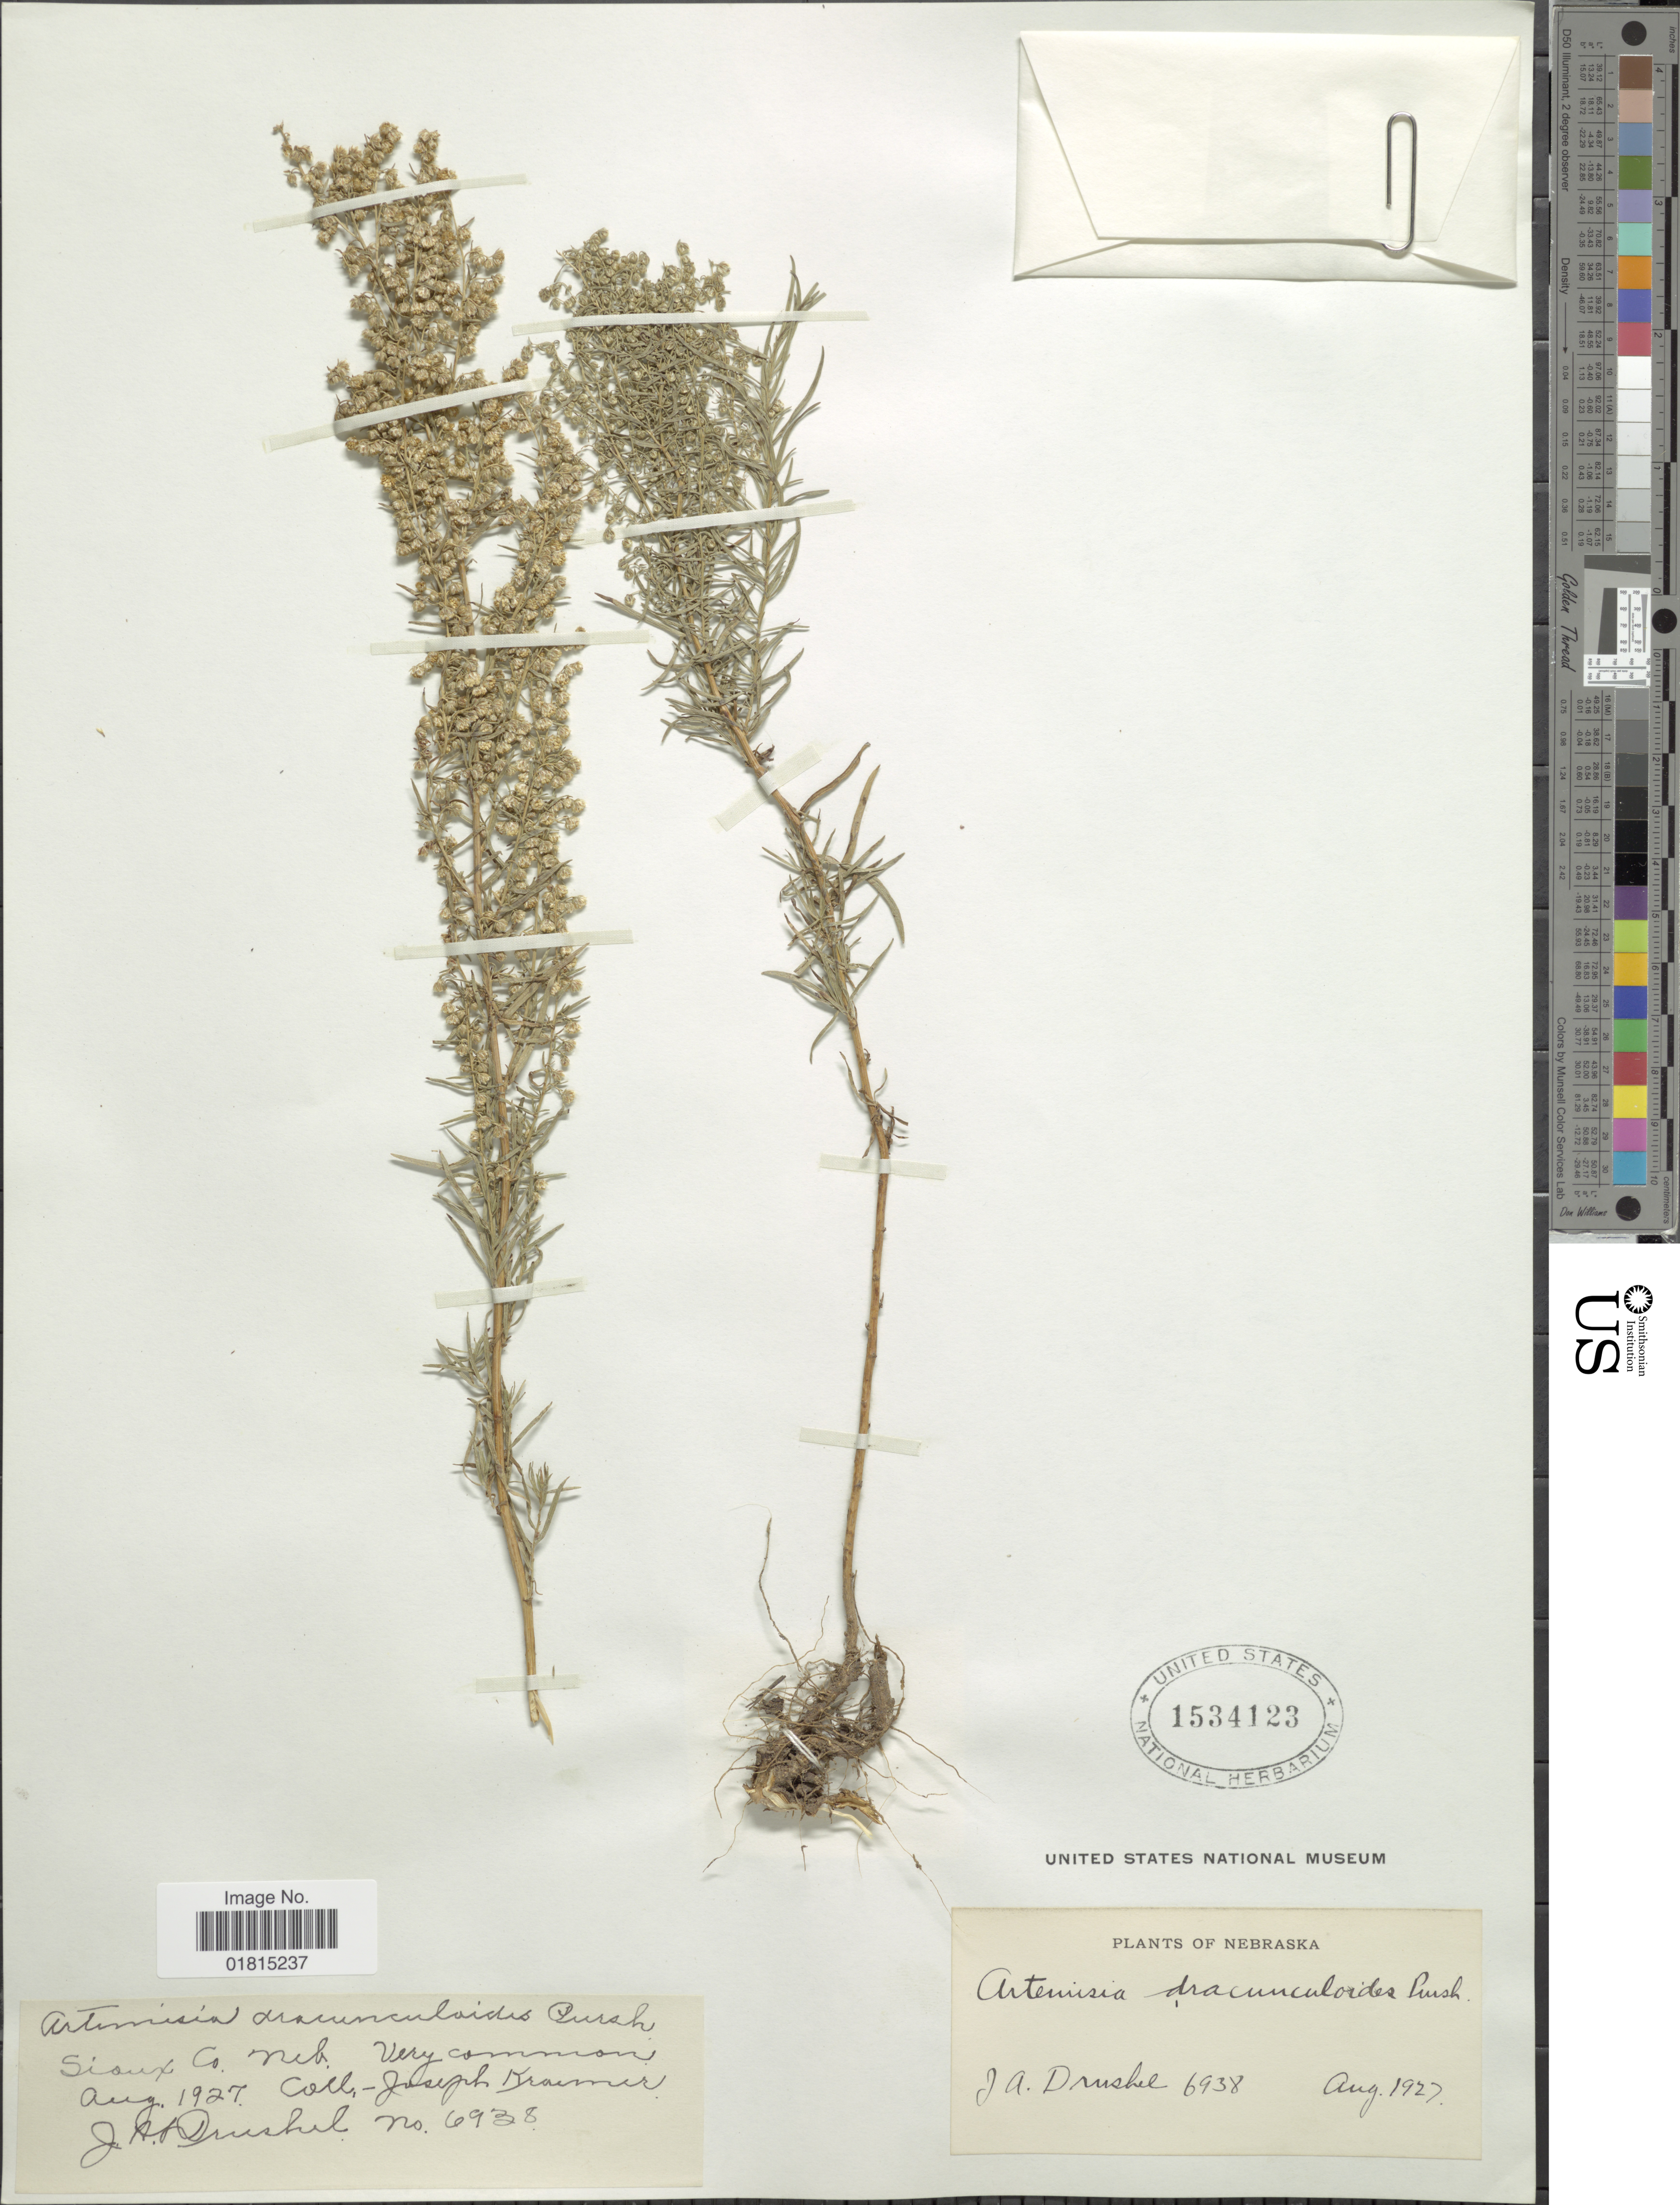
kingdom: Plantae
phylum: Tracheophyta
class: Magnoliopsida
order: Asterales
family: Asteraceae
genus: Artemisia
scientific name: Artemisia dracunculoides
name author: Pursh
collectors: J. Kramer & J. A. Drushel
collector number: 6938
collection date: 1927-08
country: United States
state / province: Nebraska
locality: Sisux Co. Neb. Very common.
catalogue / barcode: US 1534123